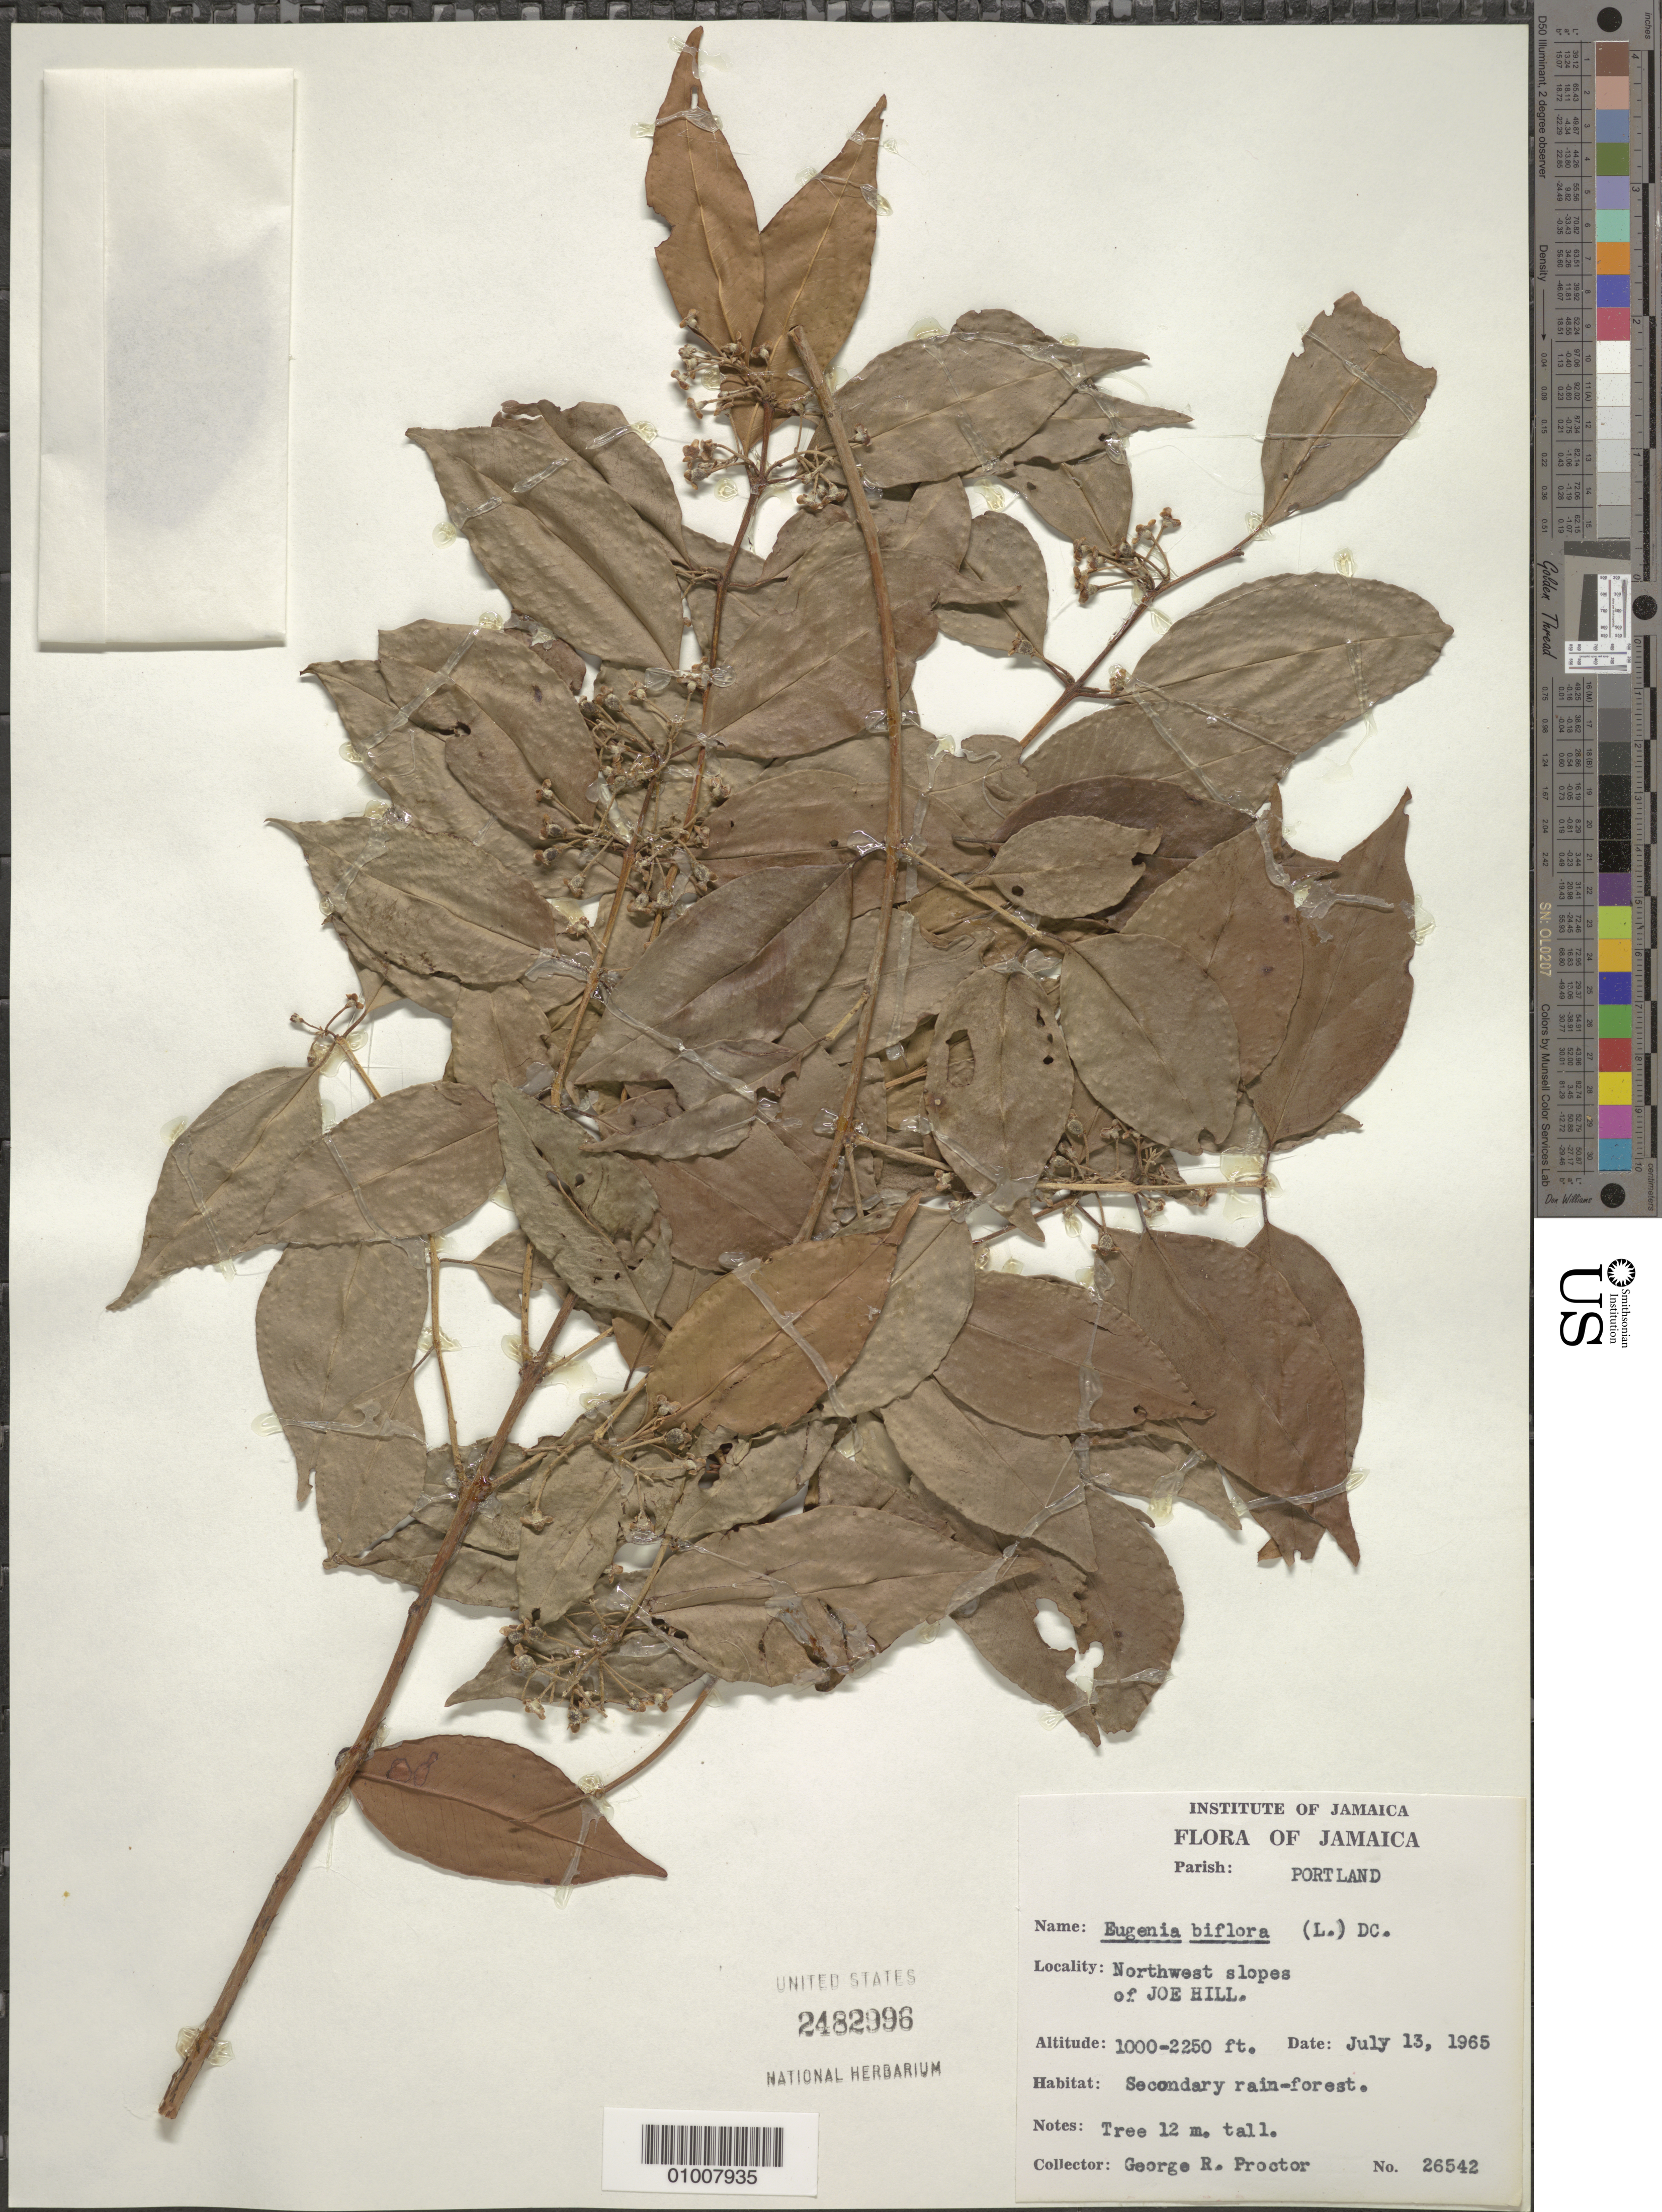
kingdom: Plantae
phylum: Tracheophyta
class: Magnoliopsida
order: Myrtales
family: Myrtaceae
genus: Eugenia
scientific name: Eugenia biflora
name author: (L.) DC.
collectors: G. R. Proctor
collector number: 26542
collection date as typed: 13 Jul 1965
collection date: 1965-07-13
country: Jamaica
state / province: Portland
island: Jamaica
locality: Northwest slopes of Joe Hill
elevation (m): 305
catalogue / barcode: US 2482996